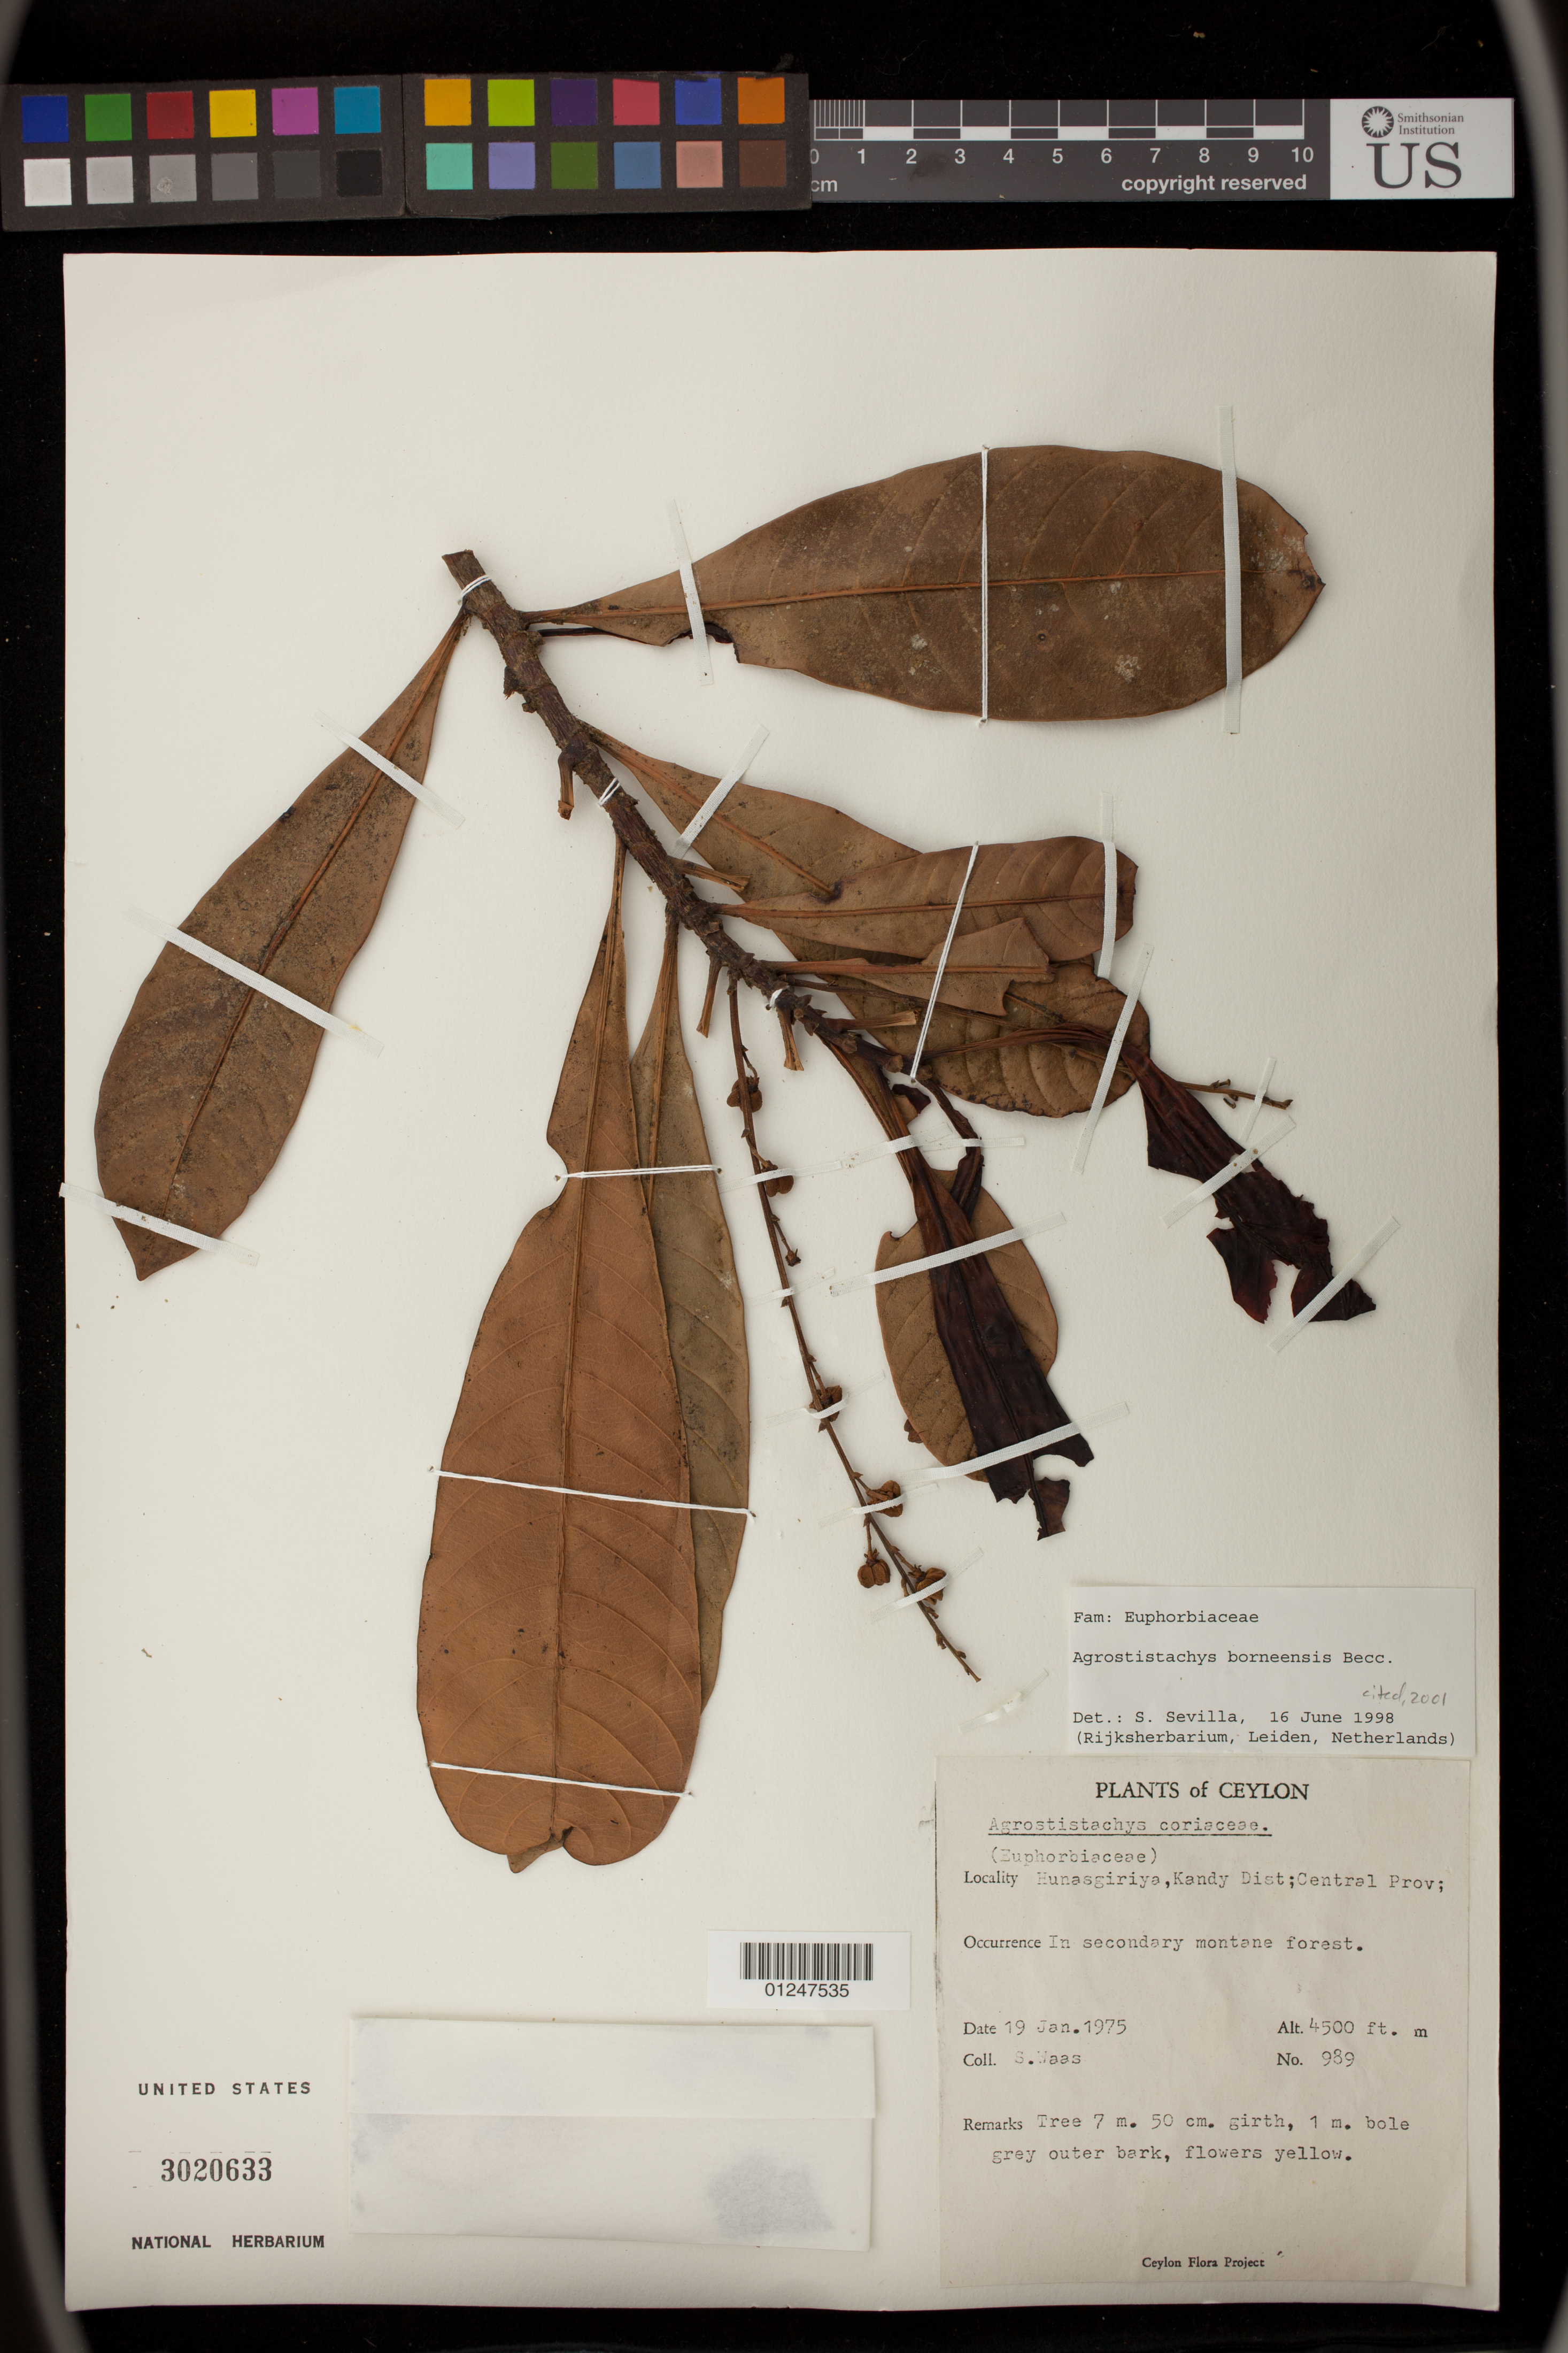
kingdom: Plantae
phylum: Tracheophyta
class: Magnoliopsida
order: Malpighiales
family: Euphorbiaceae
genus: Agrostistachys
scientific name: Agrostistachys borneensis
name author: Becc.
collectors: S. Waas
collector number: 989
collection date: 1975-01-19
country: Sri Lanka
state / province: Central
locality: Hunasgiriya, Kandy Dist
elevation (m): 1372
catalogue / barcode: US 3020633